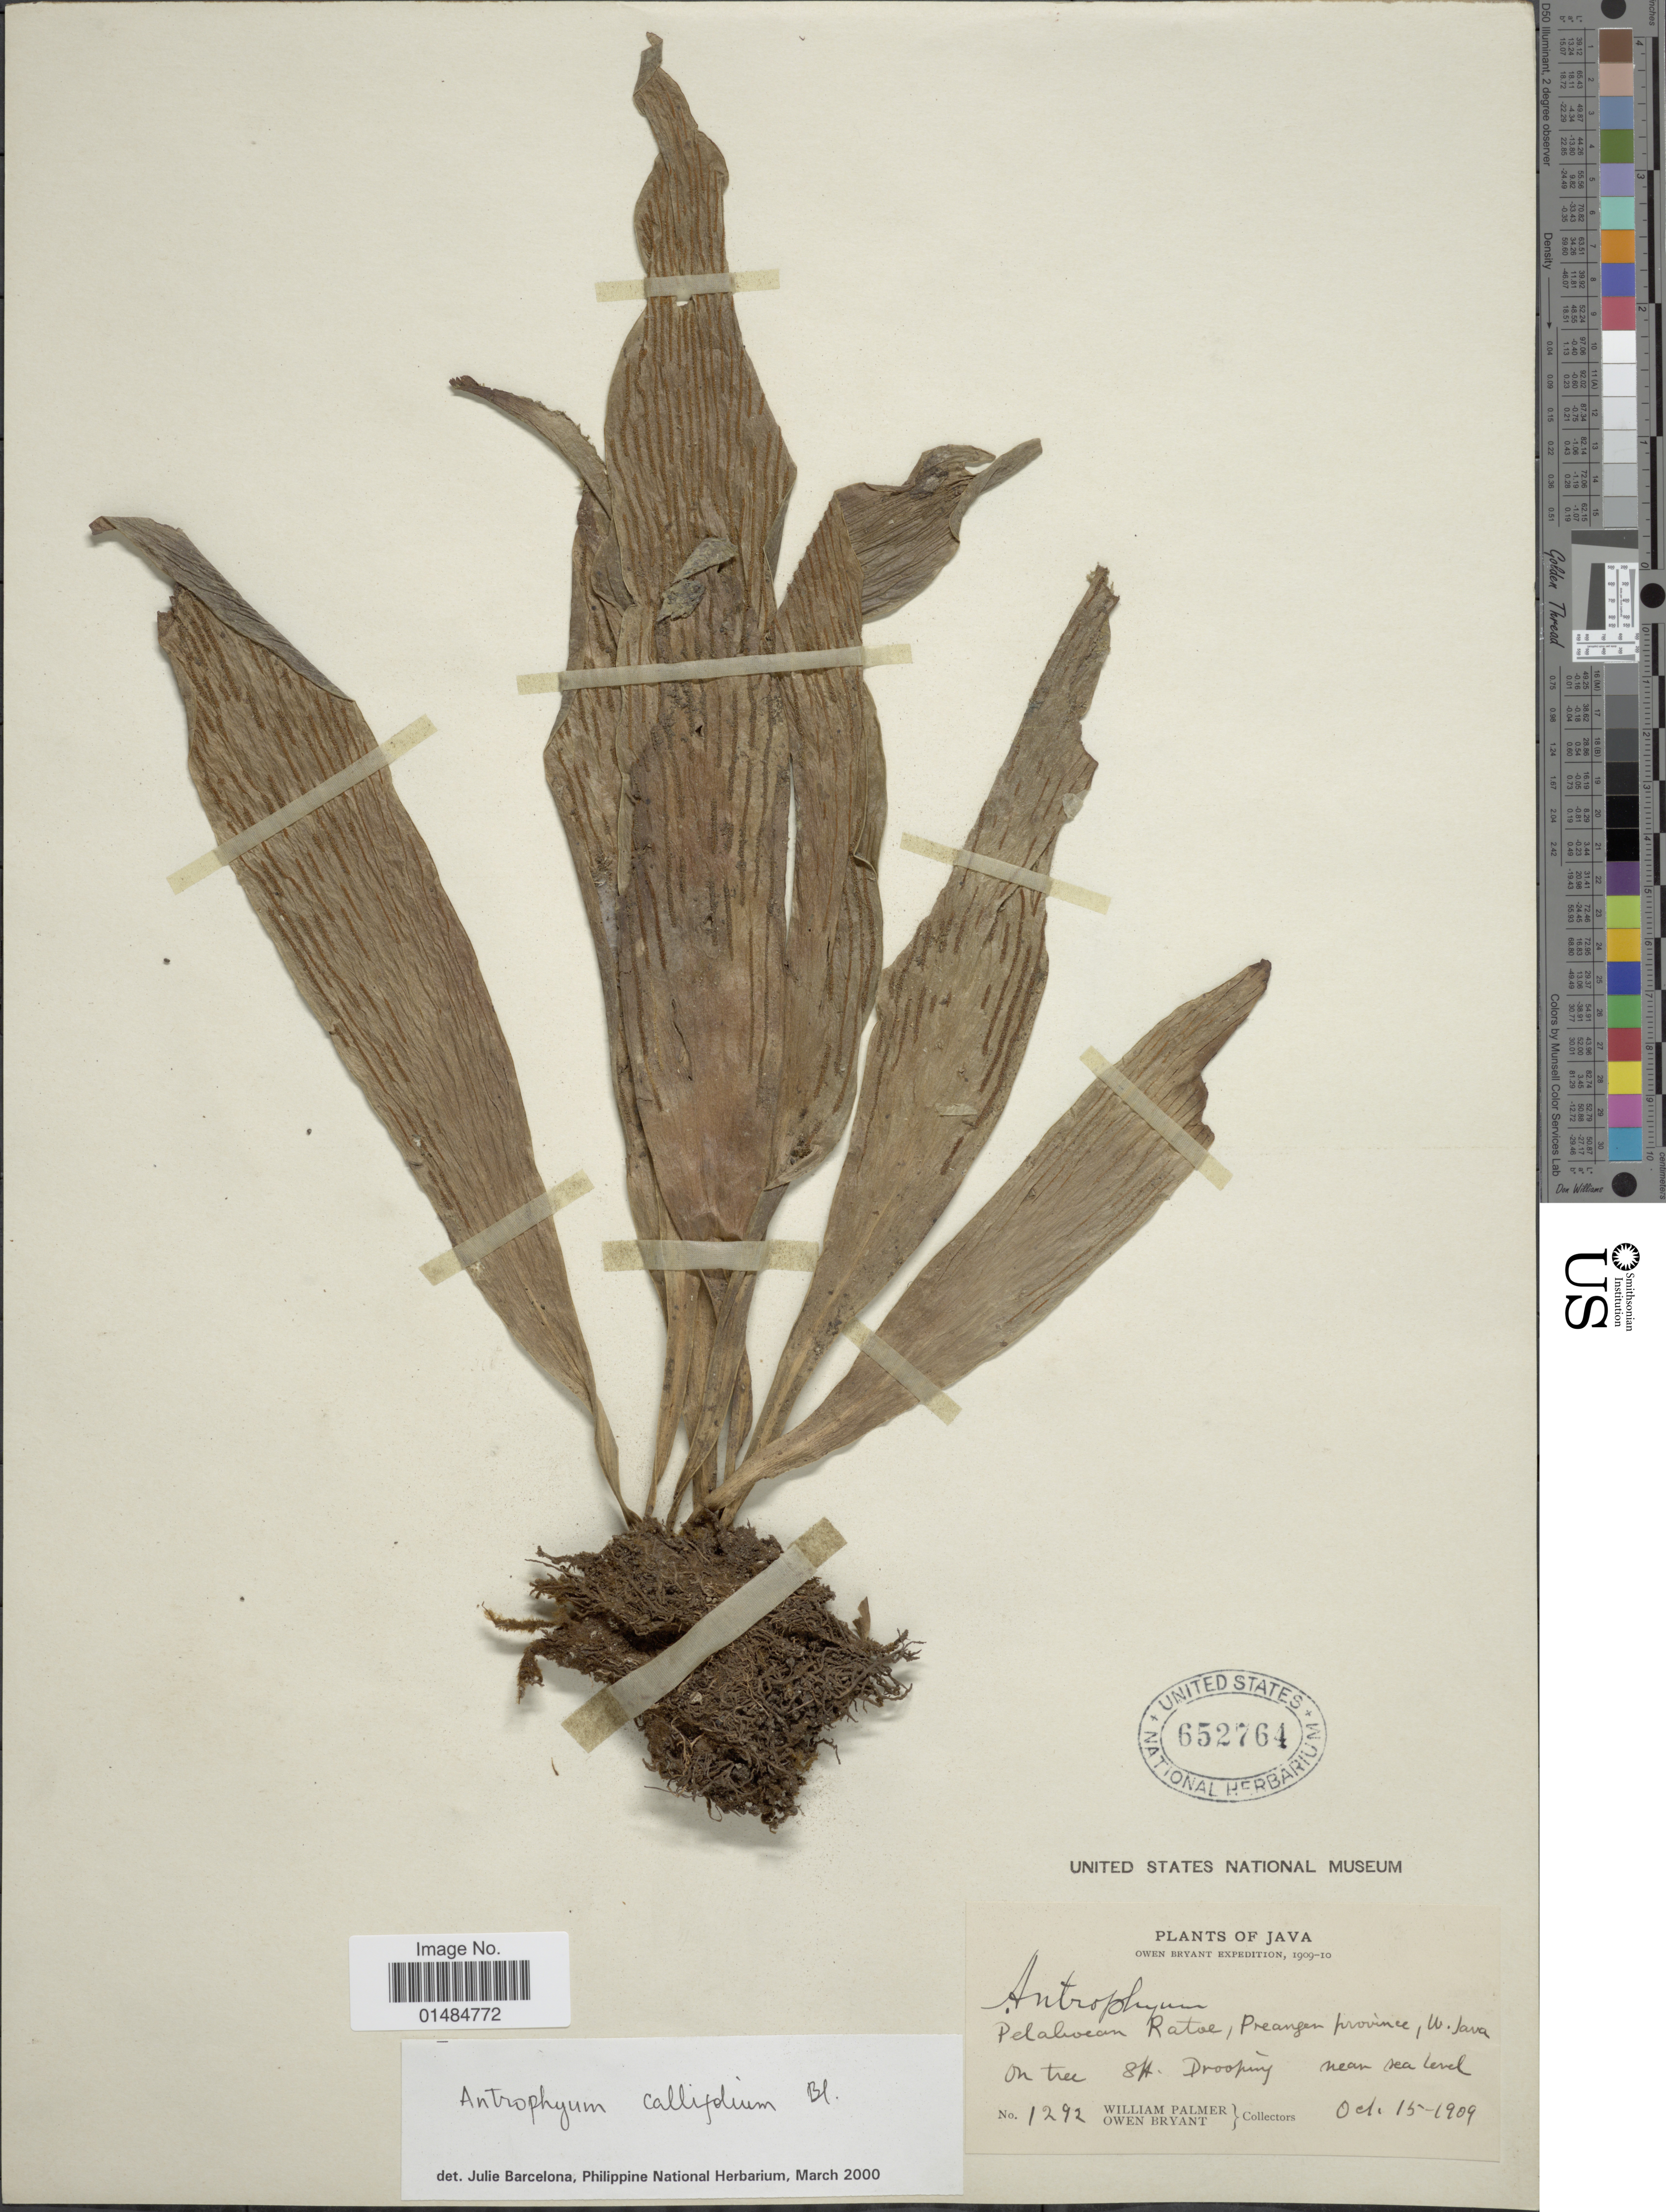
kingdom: Plantae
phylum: Tracheophyta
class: Polypodiopsida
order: Polypodiales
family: Pteridaceae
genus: Antrophyum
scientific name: Antrophyum callifolium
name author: Blume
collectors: W. Palmer & O. Bryant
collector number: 1292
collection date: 1909-10-15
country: Indonesia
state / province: Java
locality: Pelahoean Ratoe, Preanger Province, W. Java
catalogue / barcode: US 652764